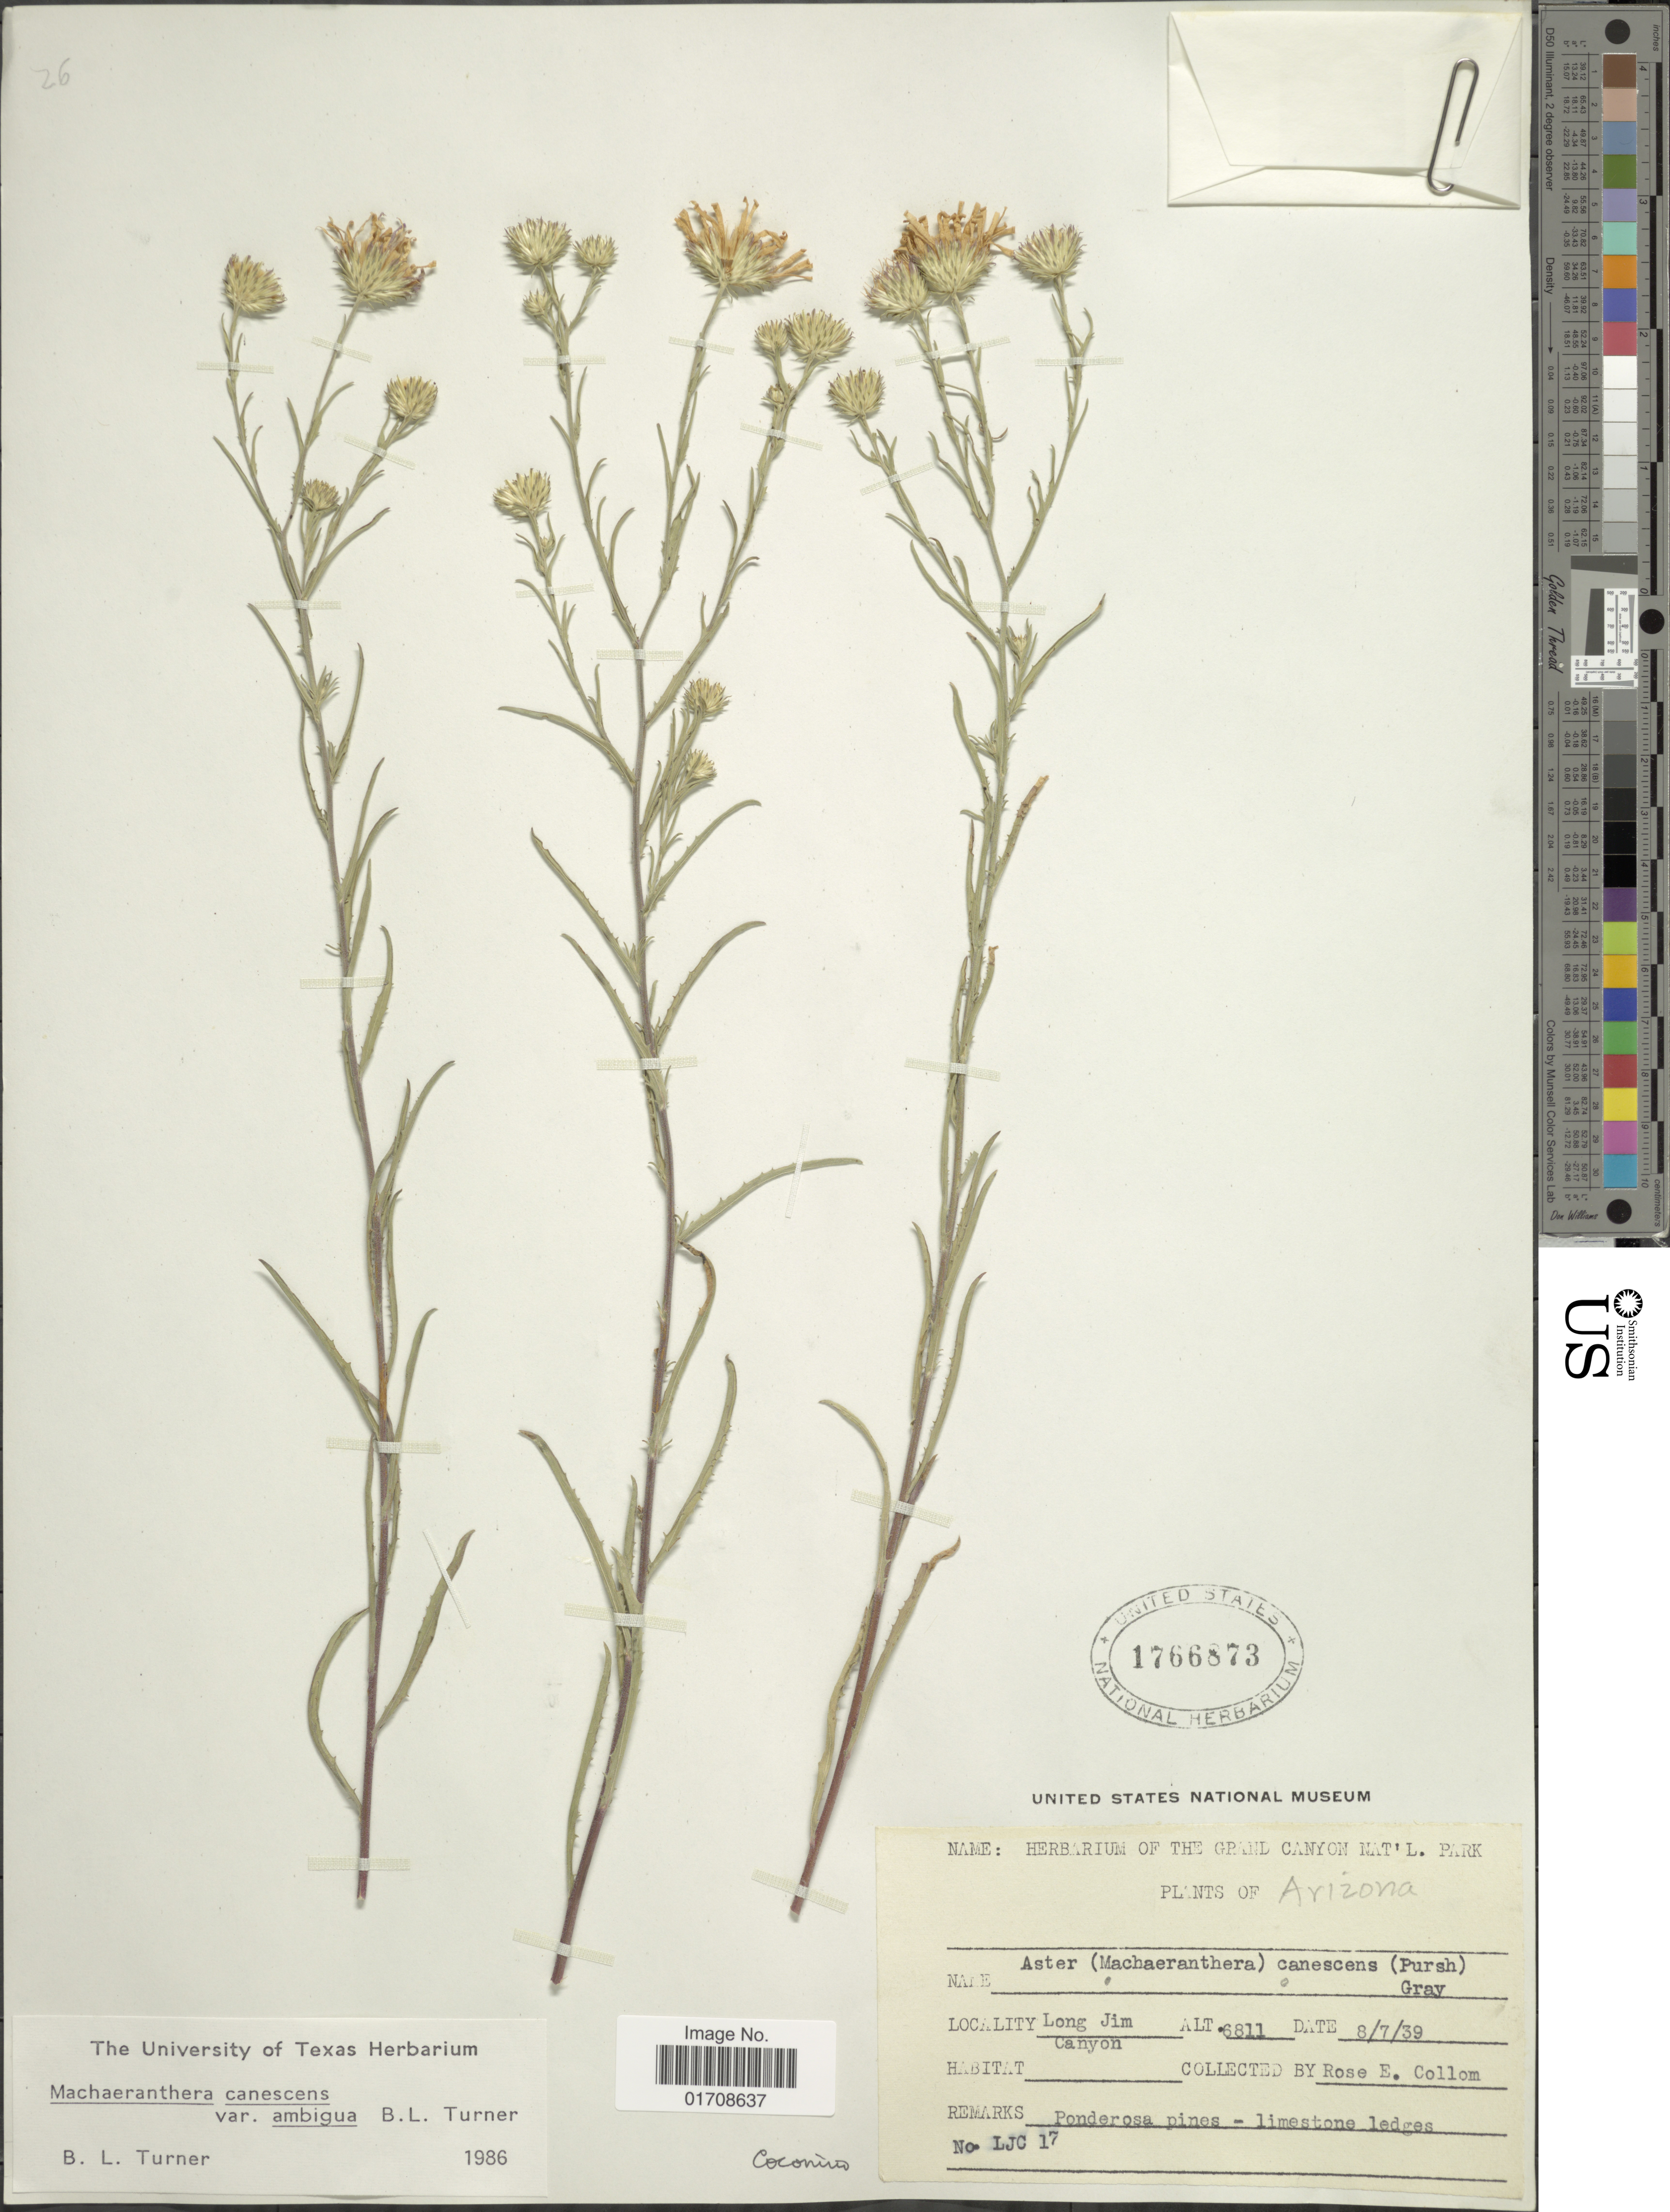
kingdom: Plantae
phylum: Tracheophyta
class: Magnoliopsida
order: Asterales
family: Asteraceae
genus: Machaeranthera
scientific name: Machaeranthera canescens var. ambigua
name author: (B.L. Turner) B.L. Turner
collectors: R. E. Collom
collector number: LJC17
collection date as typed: Transcribed d/m/y: 7/8/39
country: United States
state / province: Arizona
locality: Long Jim Canyon, Coconino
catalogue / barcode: US 1766873